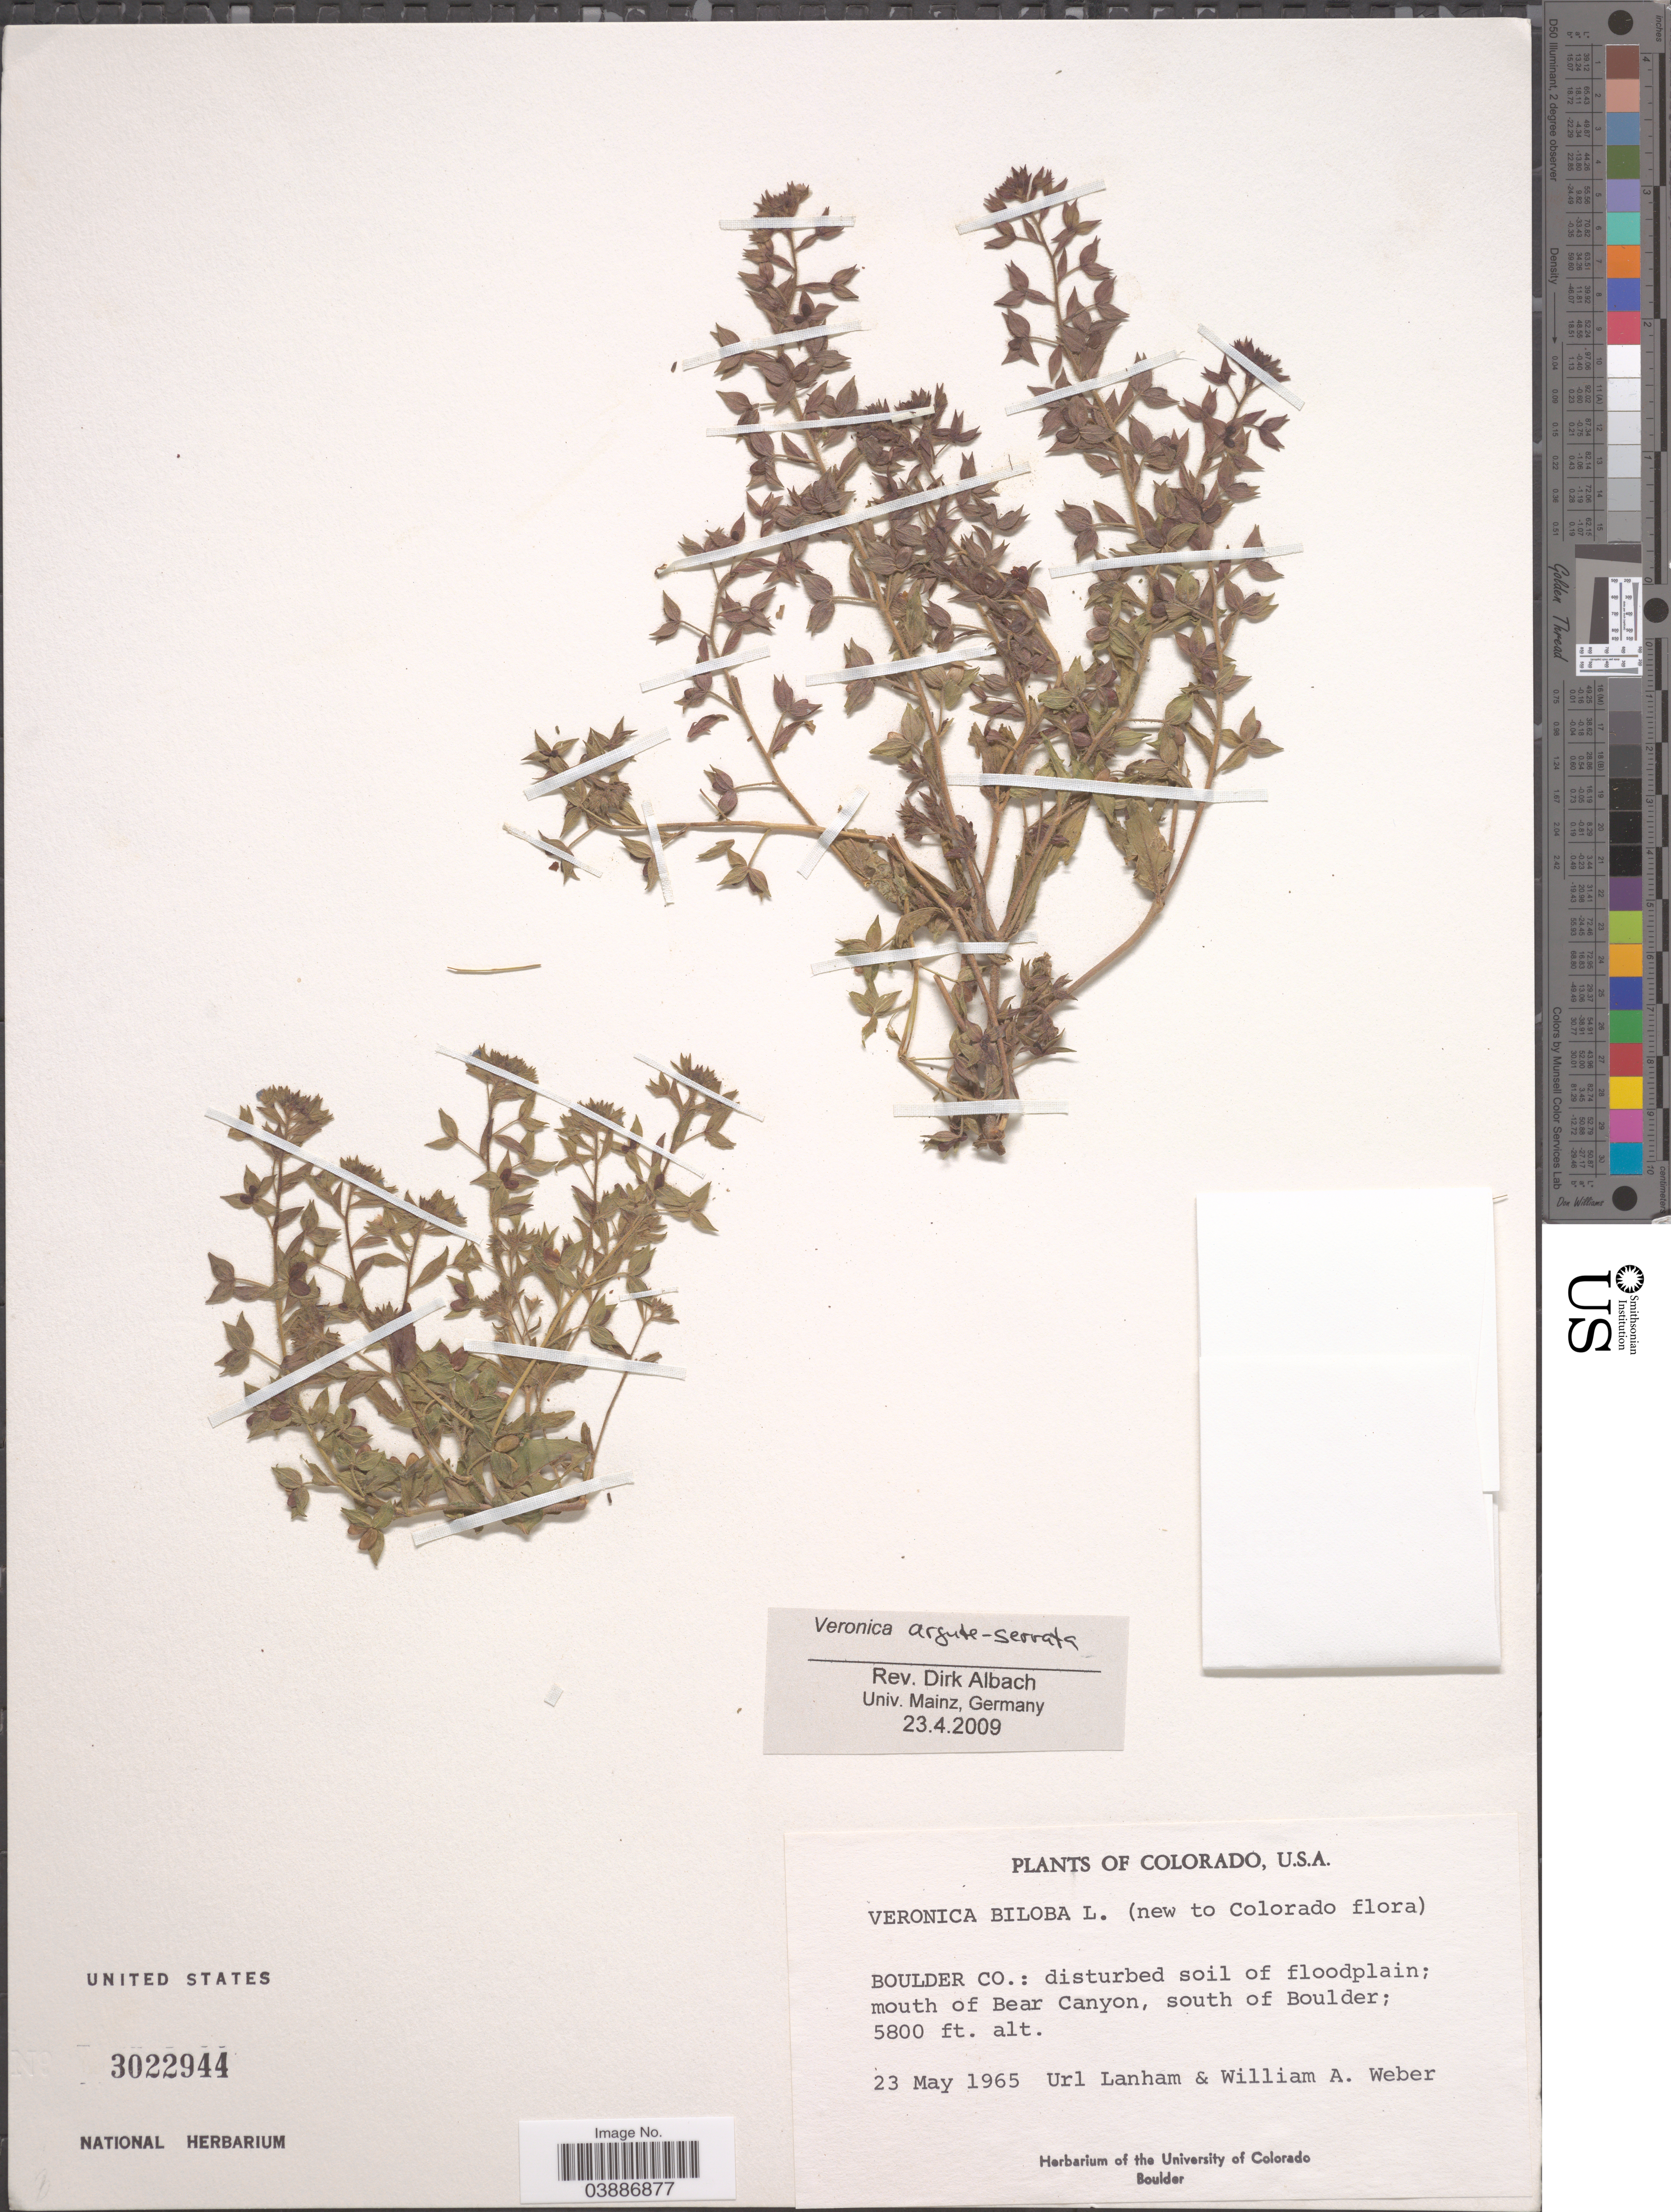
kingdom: Plantae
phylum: Tracheophyta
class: Magnoliopsida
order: Lamiales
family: Plantaginaceae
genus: Veronica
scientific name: Veronica arguteserrata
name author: Regel & Schmalh.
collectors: U. Lanham & W. A. Weber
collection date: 1965-05-23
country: United States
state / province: Colorado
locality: Boulder Co.: mouth of Bear Canyon, south of Boulder.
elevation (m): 1768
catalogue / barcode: US 3022944